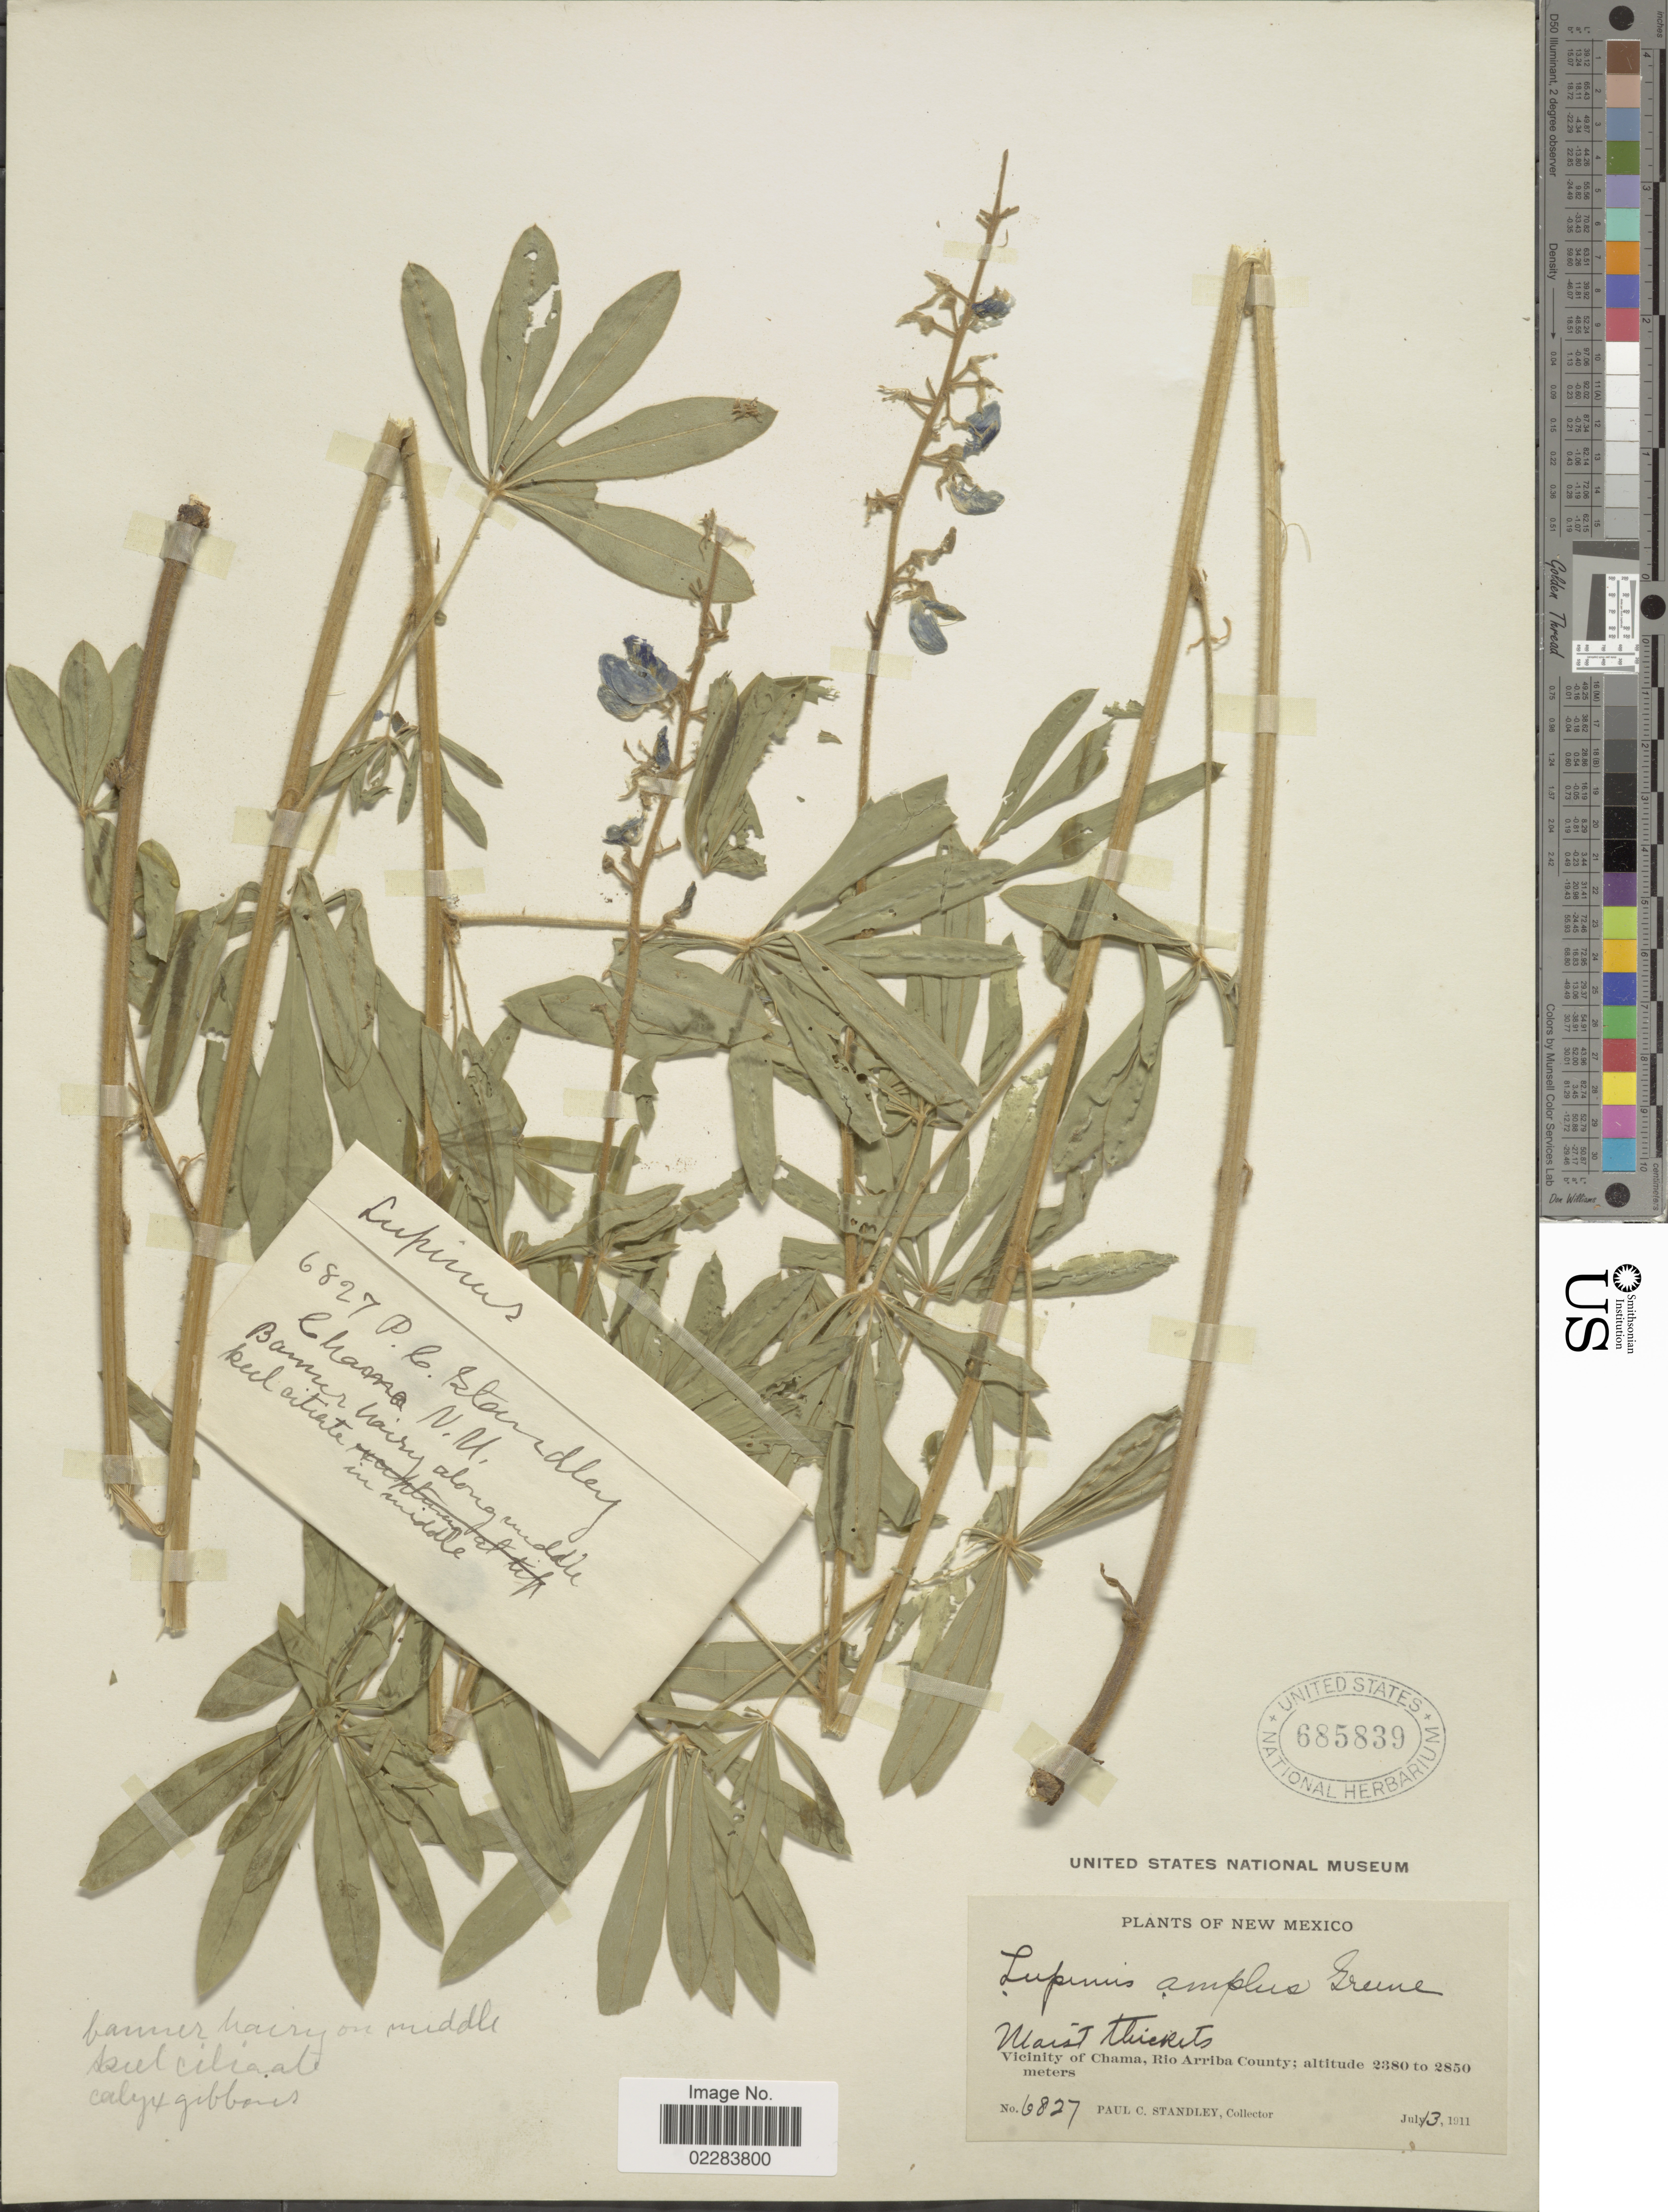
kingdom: Plantae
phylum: Tracheophyta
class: Magnoliopsida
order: Fabales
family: Fabaceae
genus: Lupinus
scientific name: Lupinus amplus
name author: Greene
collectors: P. C. Standley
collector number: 6827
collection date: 1911-07-13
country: United States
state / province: New Mexico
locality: Moist Thickets. Vicinity of Chama, Rio Arriba County.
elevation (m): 2380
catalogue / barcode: US 685839